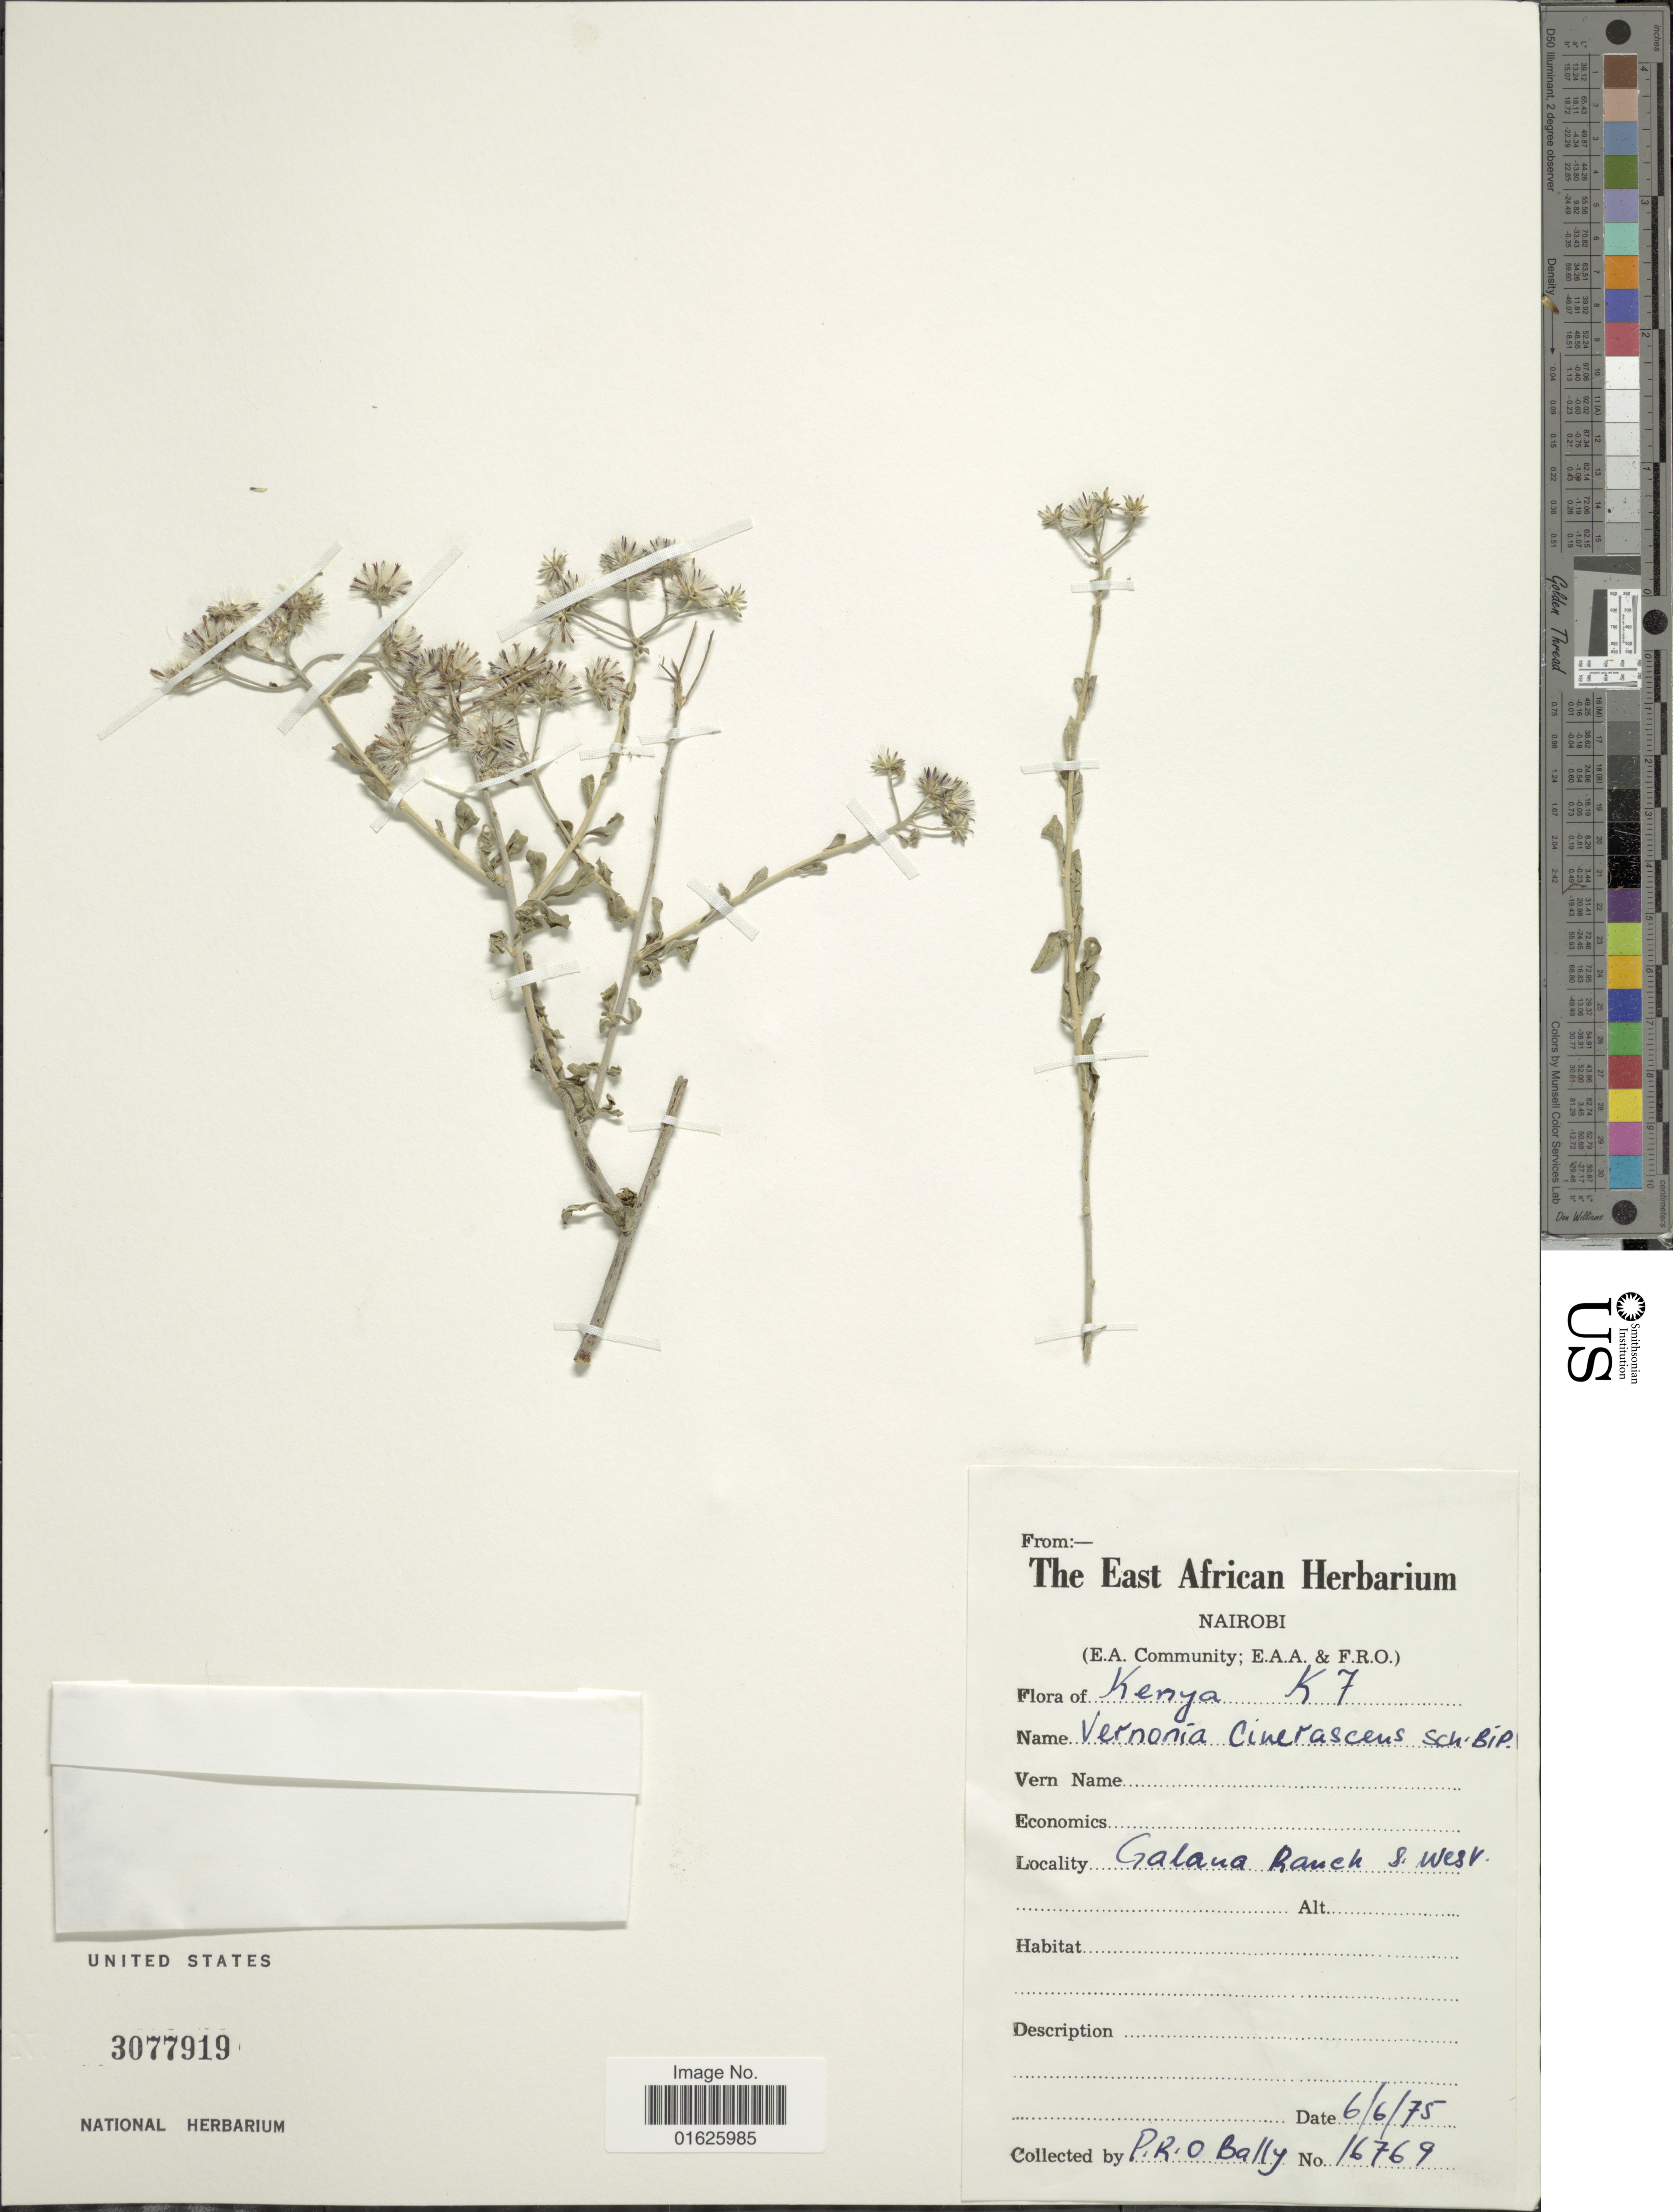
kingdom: Plantae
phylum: Tracheophyta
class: Magnoliopsida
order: Asterales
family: Asteraceae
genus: Orbivestus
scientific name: Orbivestus cinerascens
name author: (Sch. Bip. in Schweinf.) H. Rob.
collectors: P. Bally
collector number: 16769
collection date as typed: Transcribed d/m/y: 6/6/75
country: Kenya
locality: K7, Galana Ranch S.West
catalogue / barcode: US 3077919